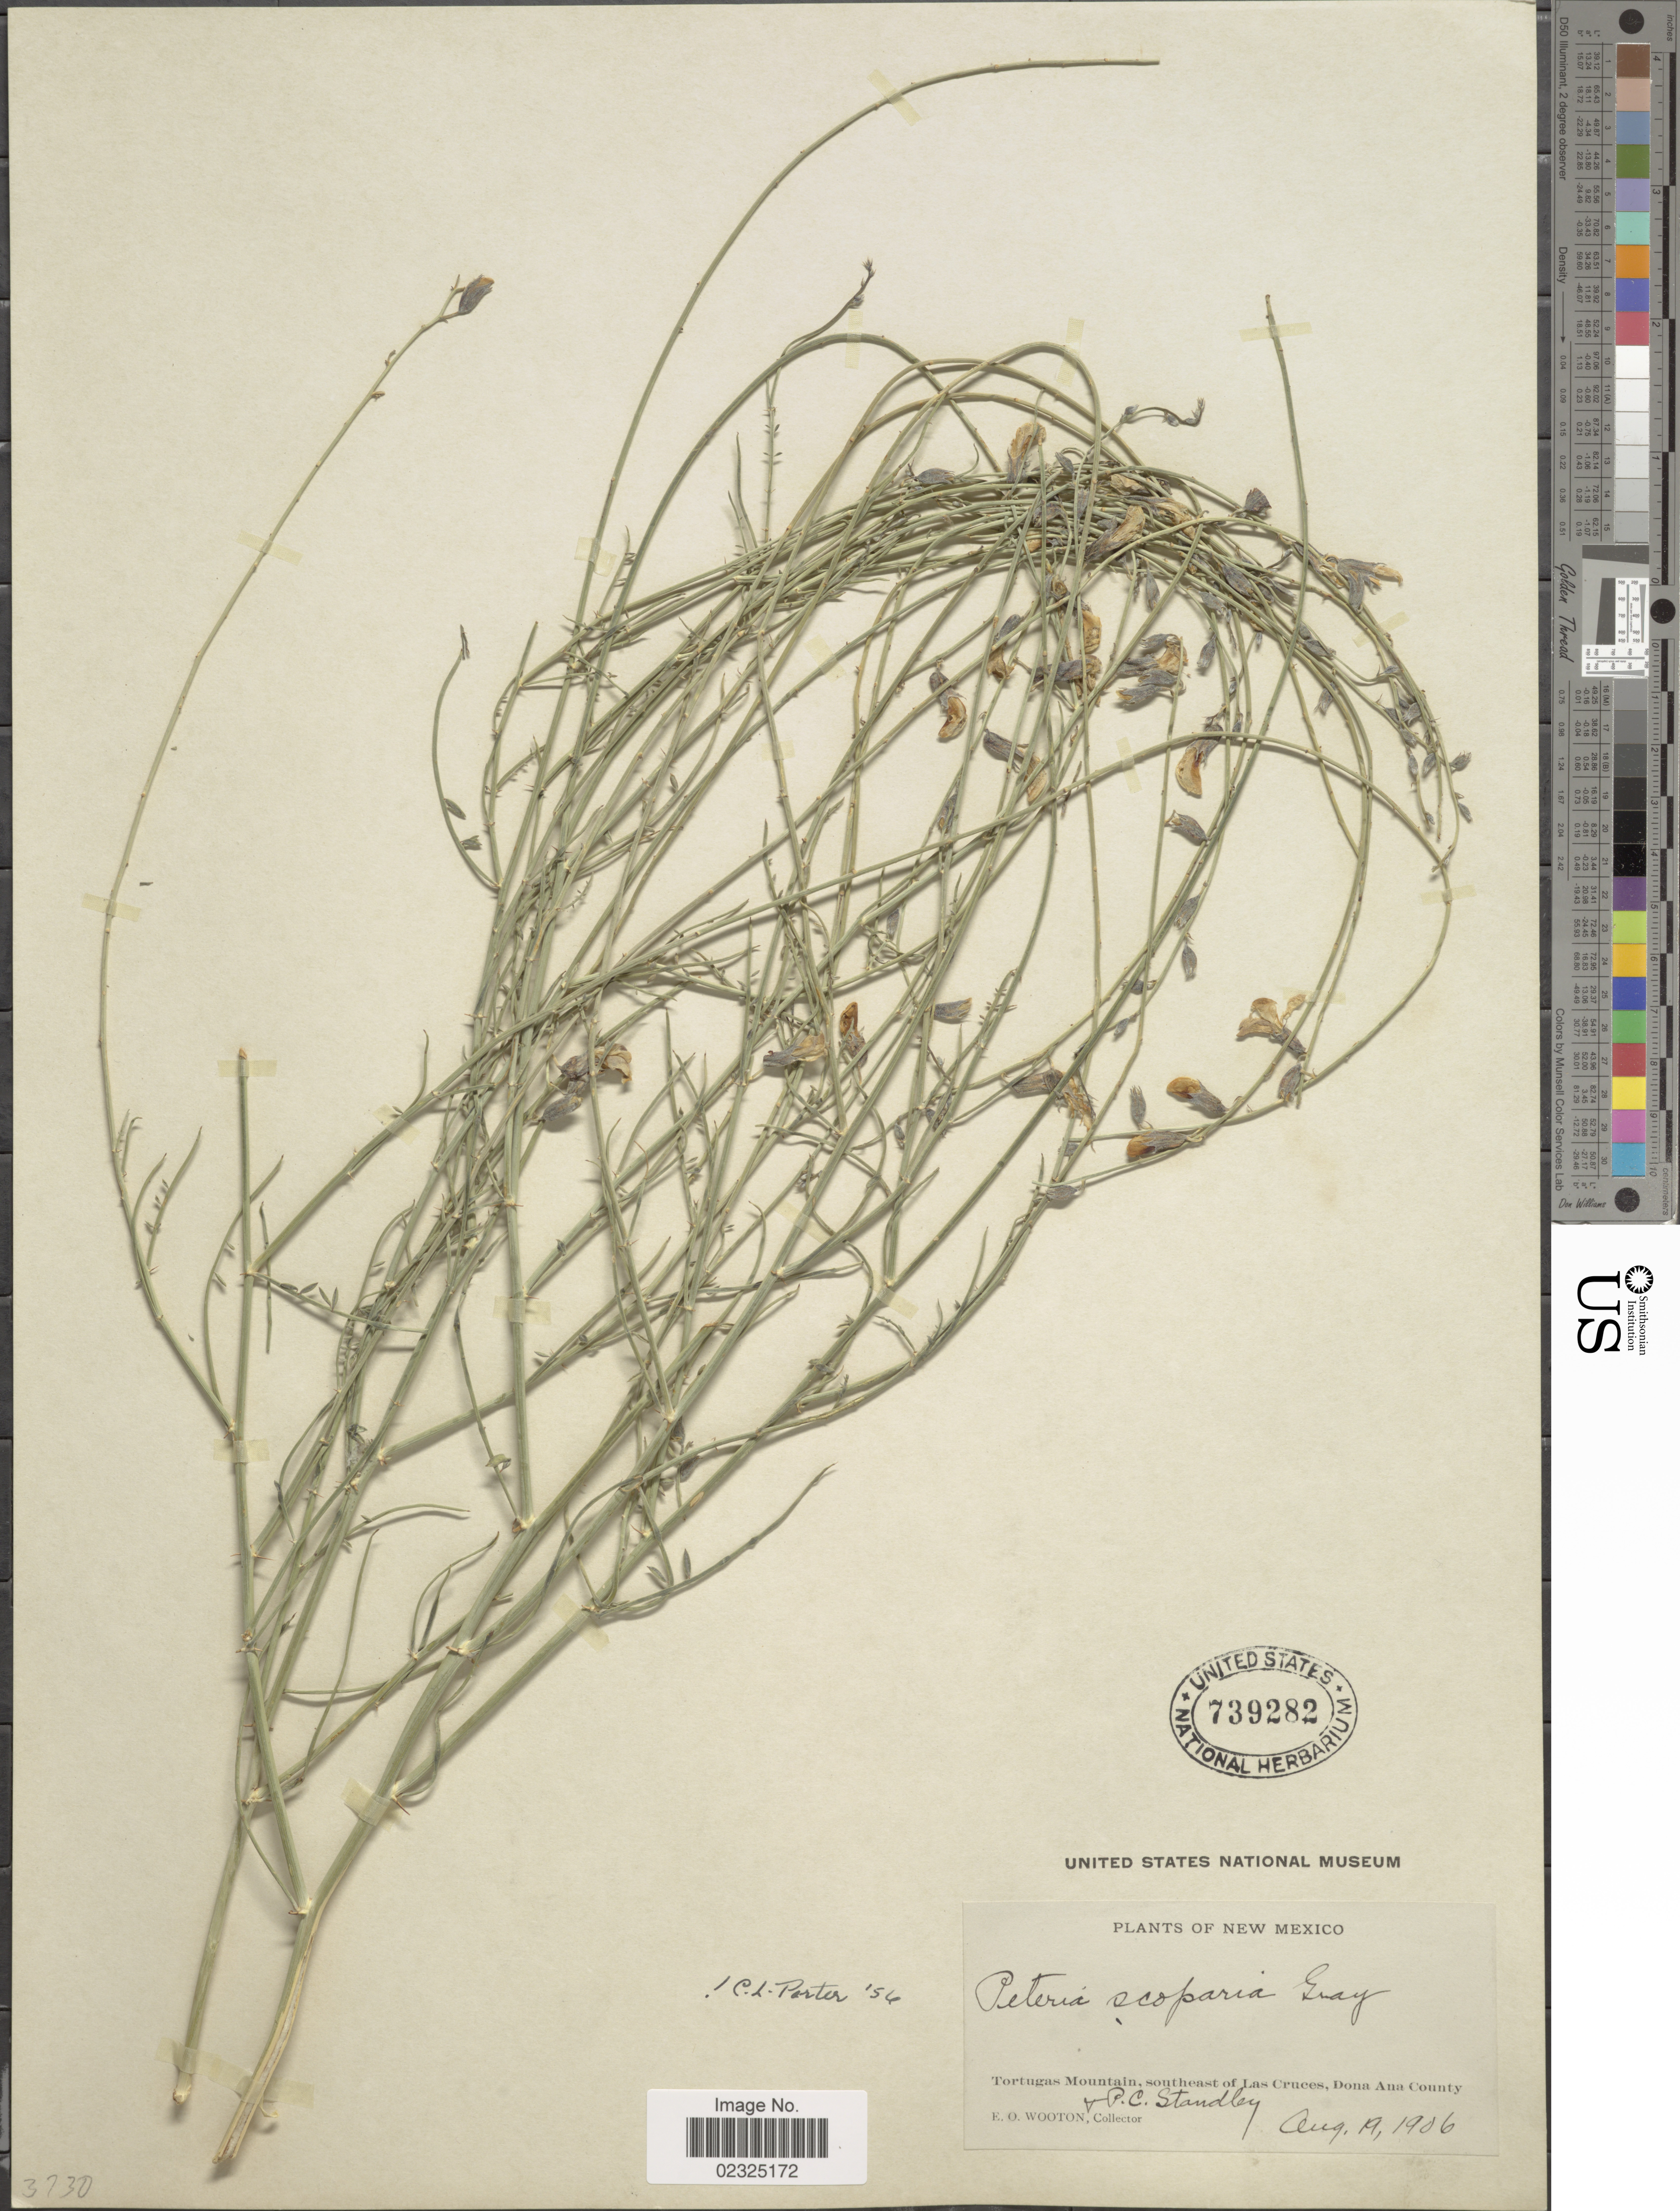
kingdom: Plantae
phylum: Tracheophyta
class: Magnoliopsida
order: Fabales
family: Fabaceae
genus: Peteria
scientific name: Peteria scoparia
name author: A. Gray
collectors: E. O. Wooton & P. C. Standley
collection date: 1906-08-19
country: United States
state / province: New Mexico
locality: Tortugas Mountains, southeast of Las Cruces, Dona Ana County.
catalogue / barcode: US 739282